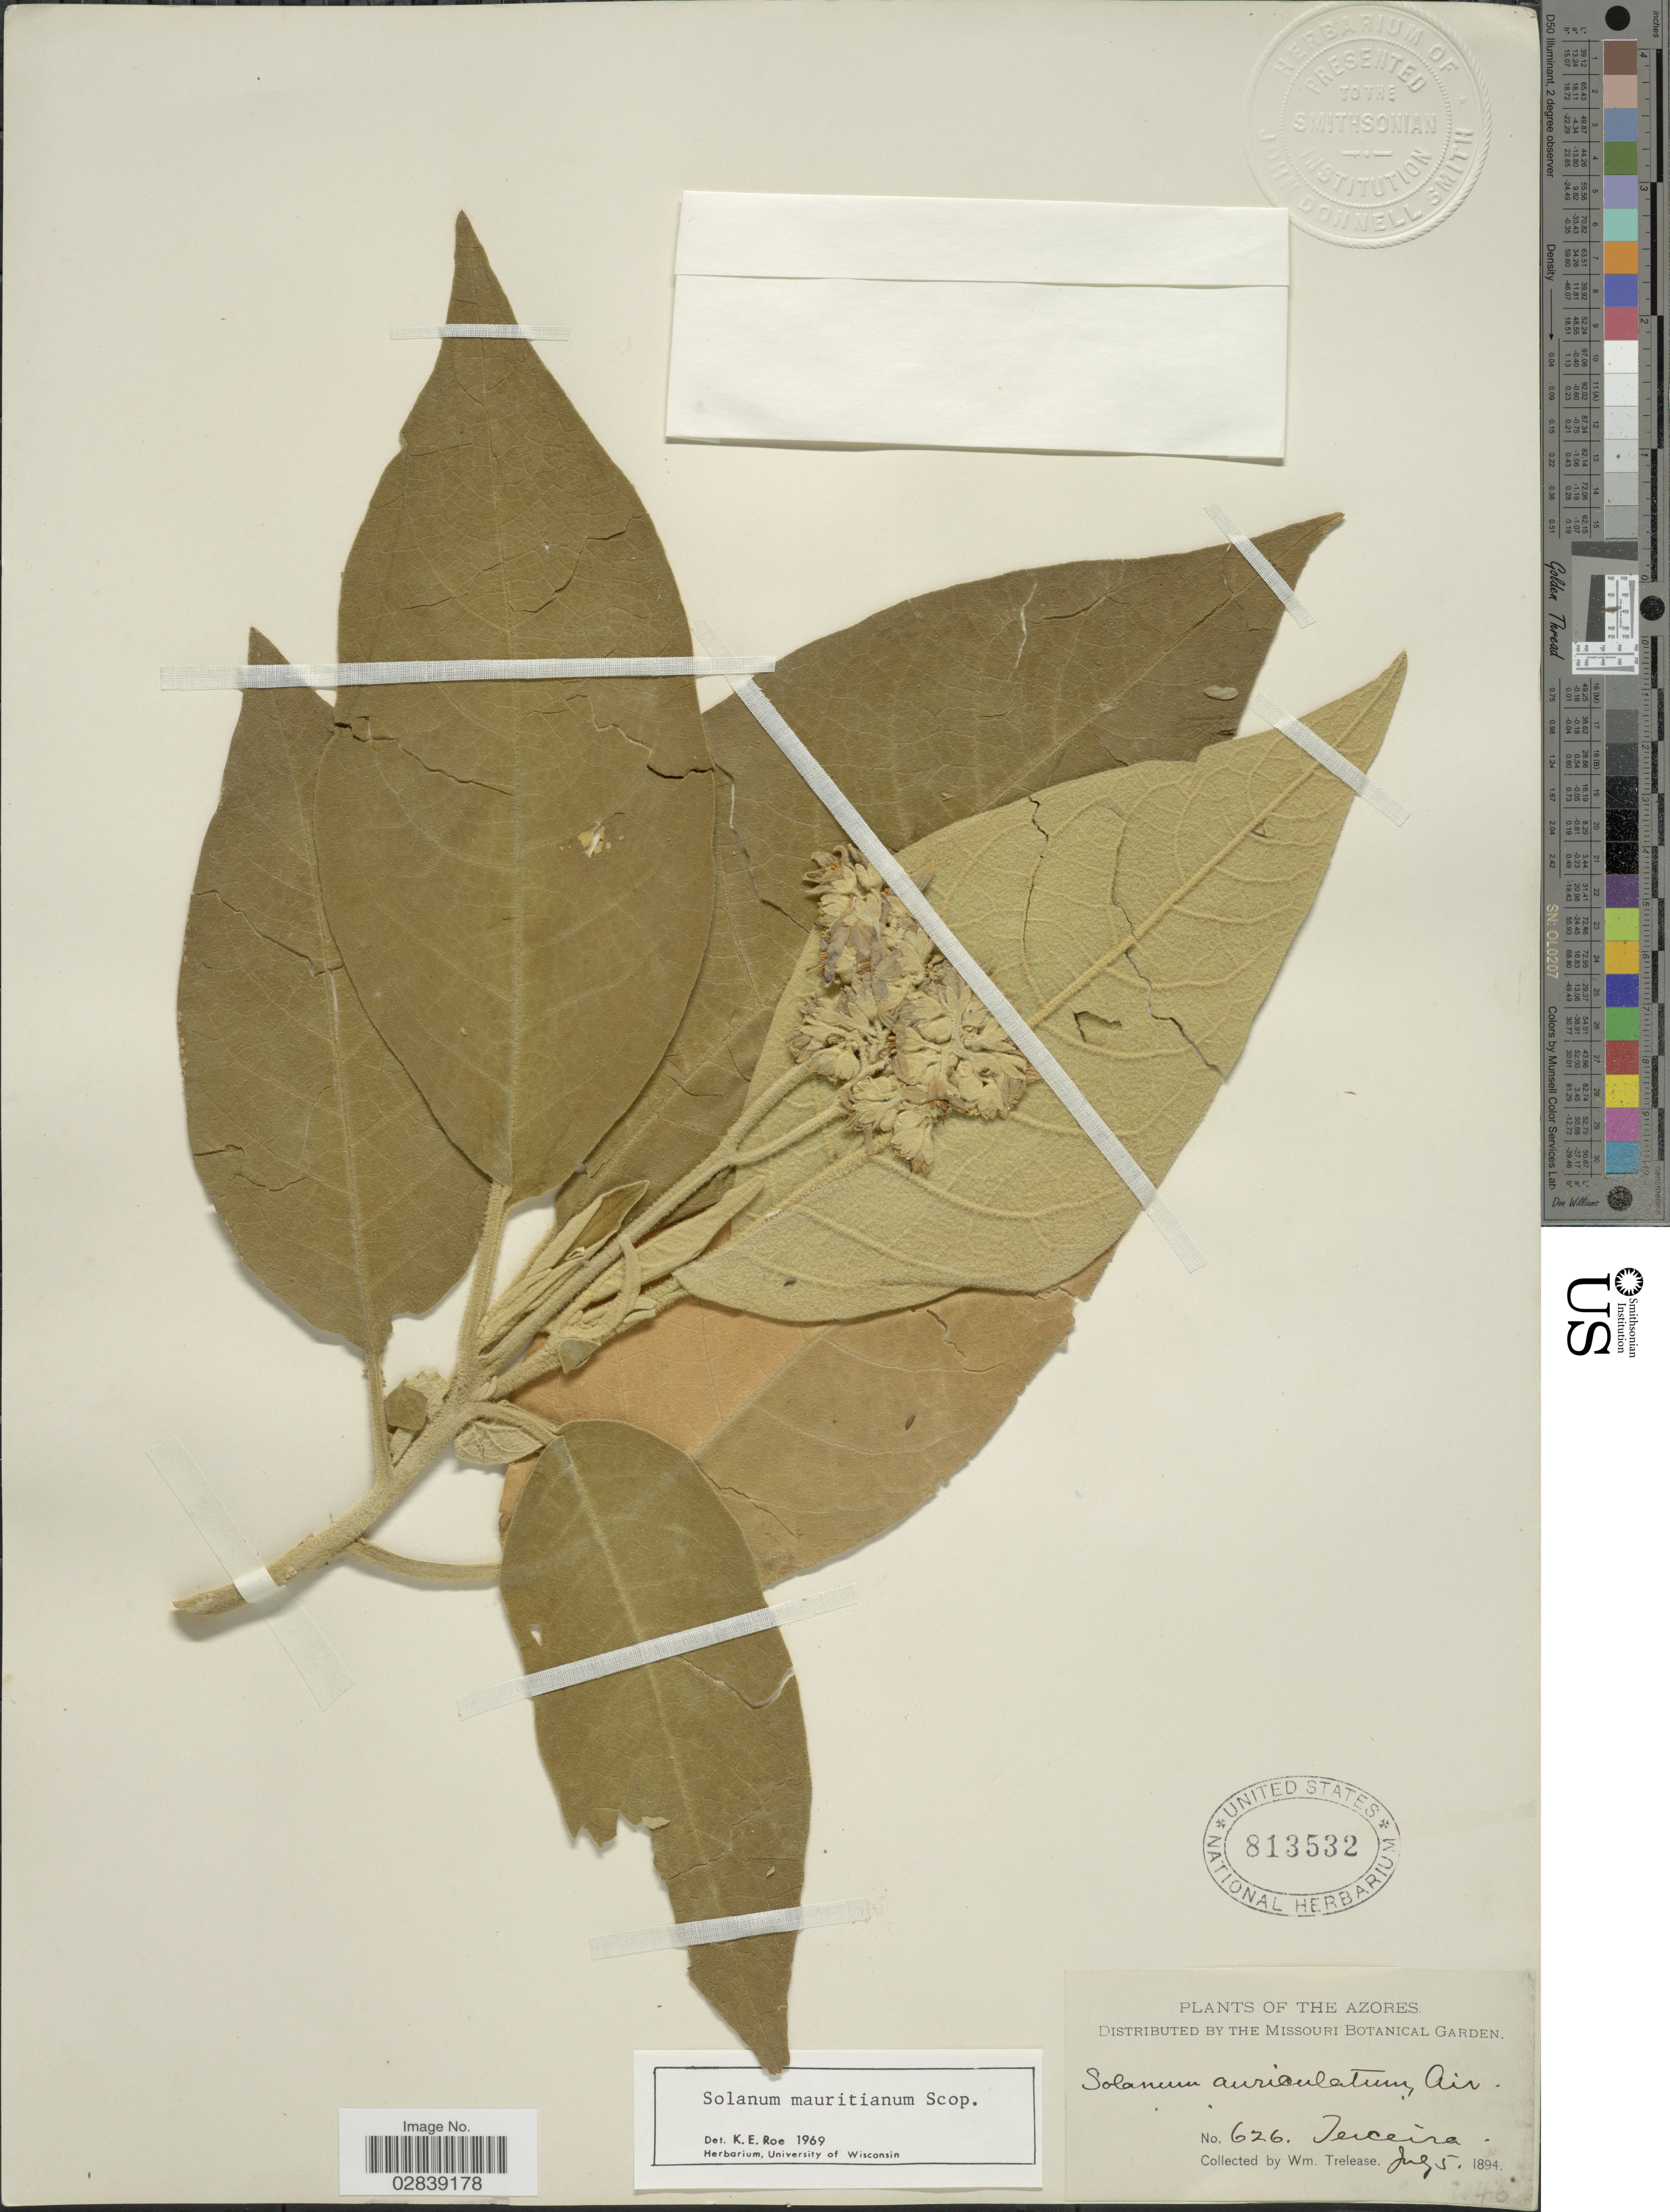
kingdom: Plantae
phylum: Tracheophyta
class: Magnoliopsida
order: Solanales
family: Solanaceae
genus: Solanum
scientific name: Solanum mauritianum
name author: Scop.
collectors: W. Trelease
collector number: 626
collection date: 1894-07-05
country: Portugal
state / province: Azores (Aut. Reg.)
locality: Terceira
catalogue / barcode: US 813532